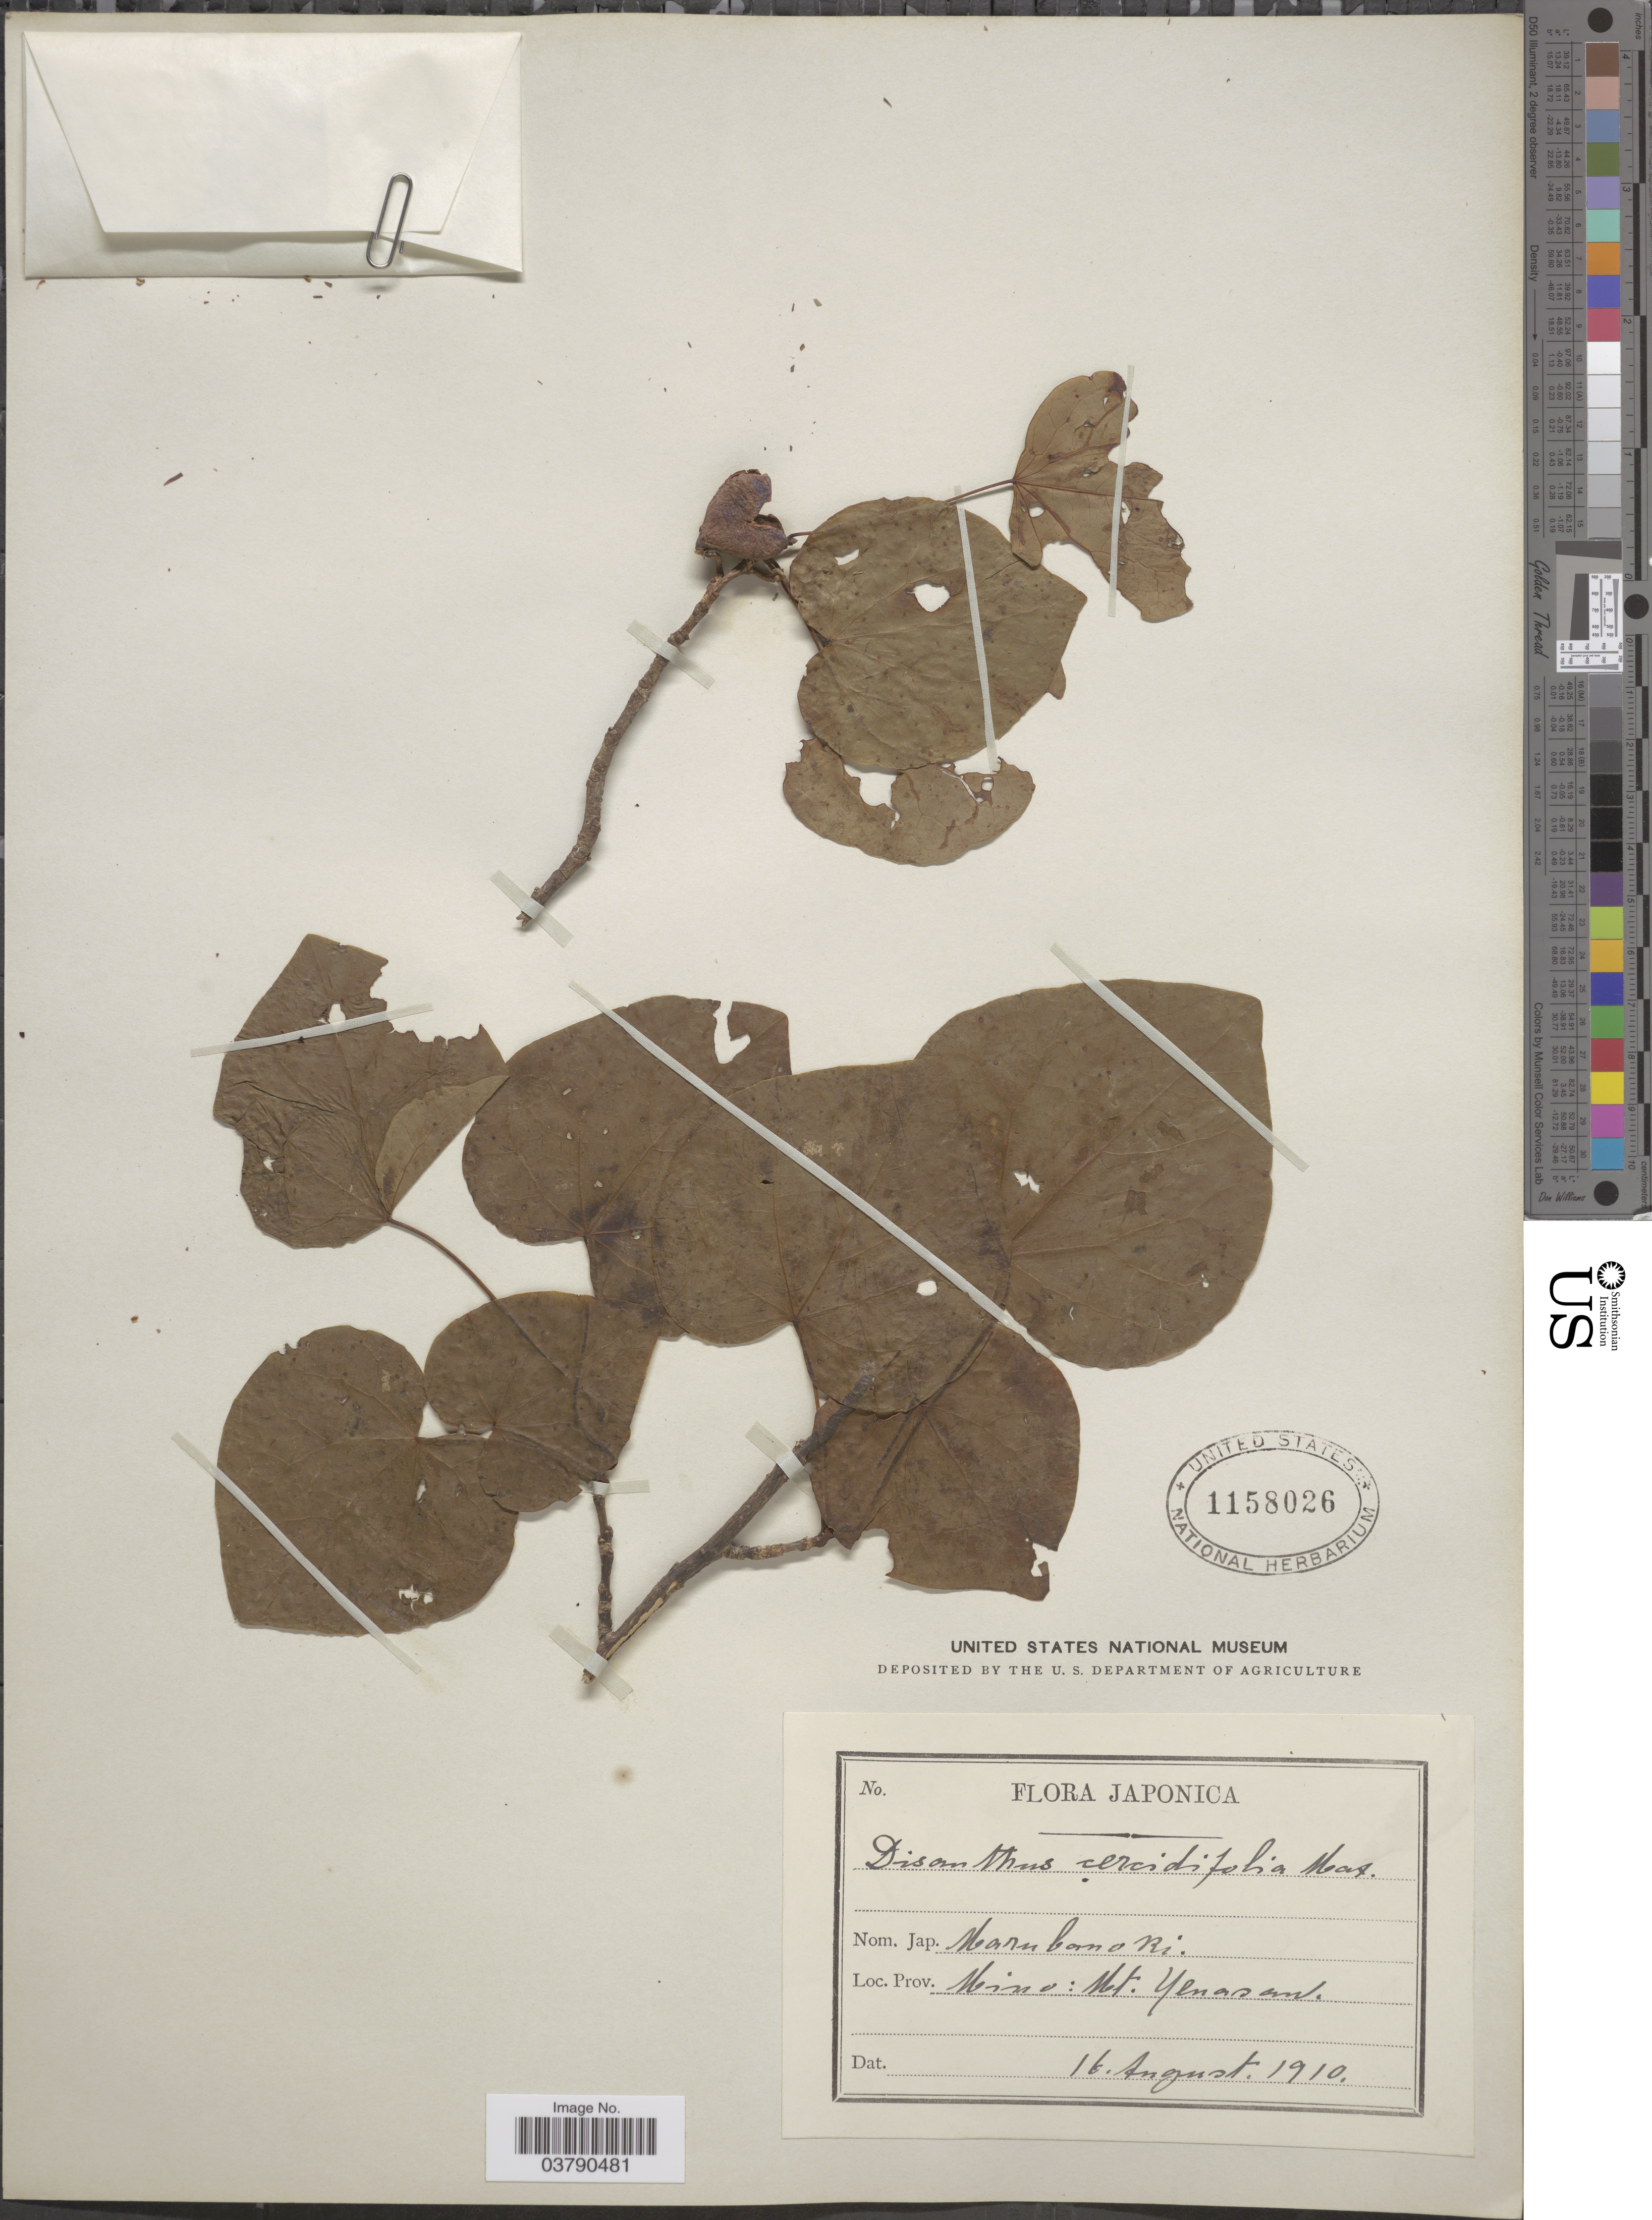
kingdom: Plantae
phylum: Tracheophyta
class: Magnoliopsida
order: Saxifragales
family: Hamamelidaceae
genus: Disanthus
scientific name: Disanthus cercidifolius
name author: Maxim.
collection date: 1910-08-16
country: Japan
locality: Mino: Mt. Yenasan.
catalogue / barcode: US 1158026